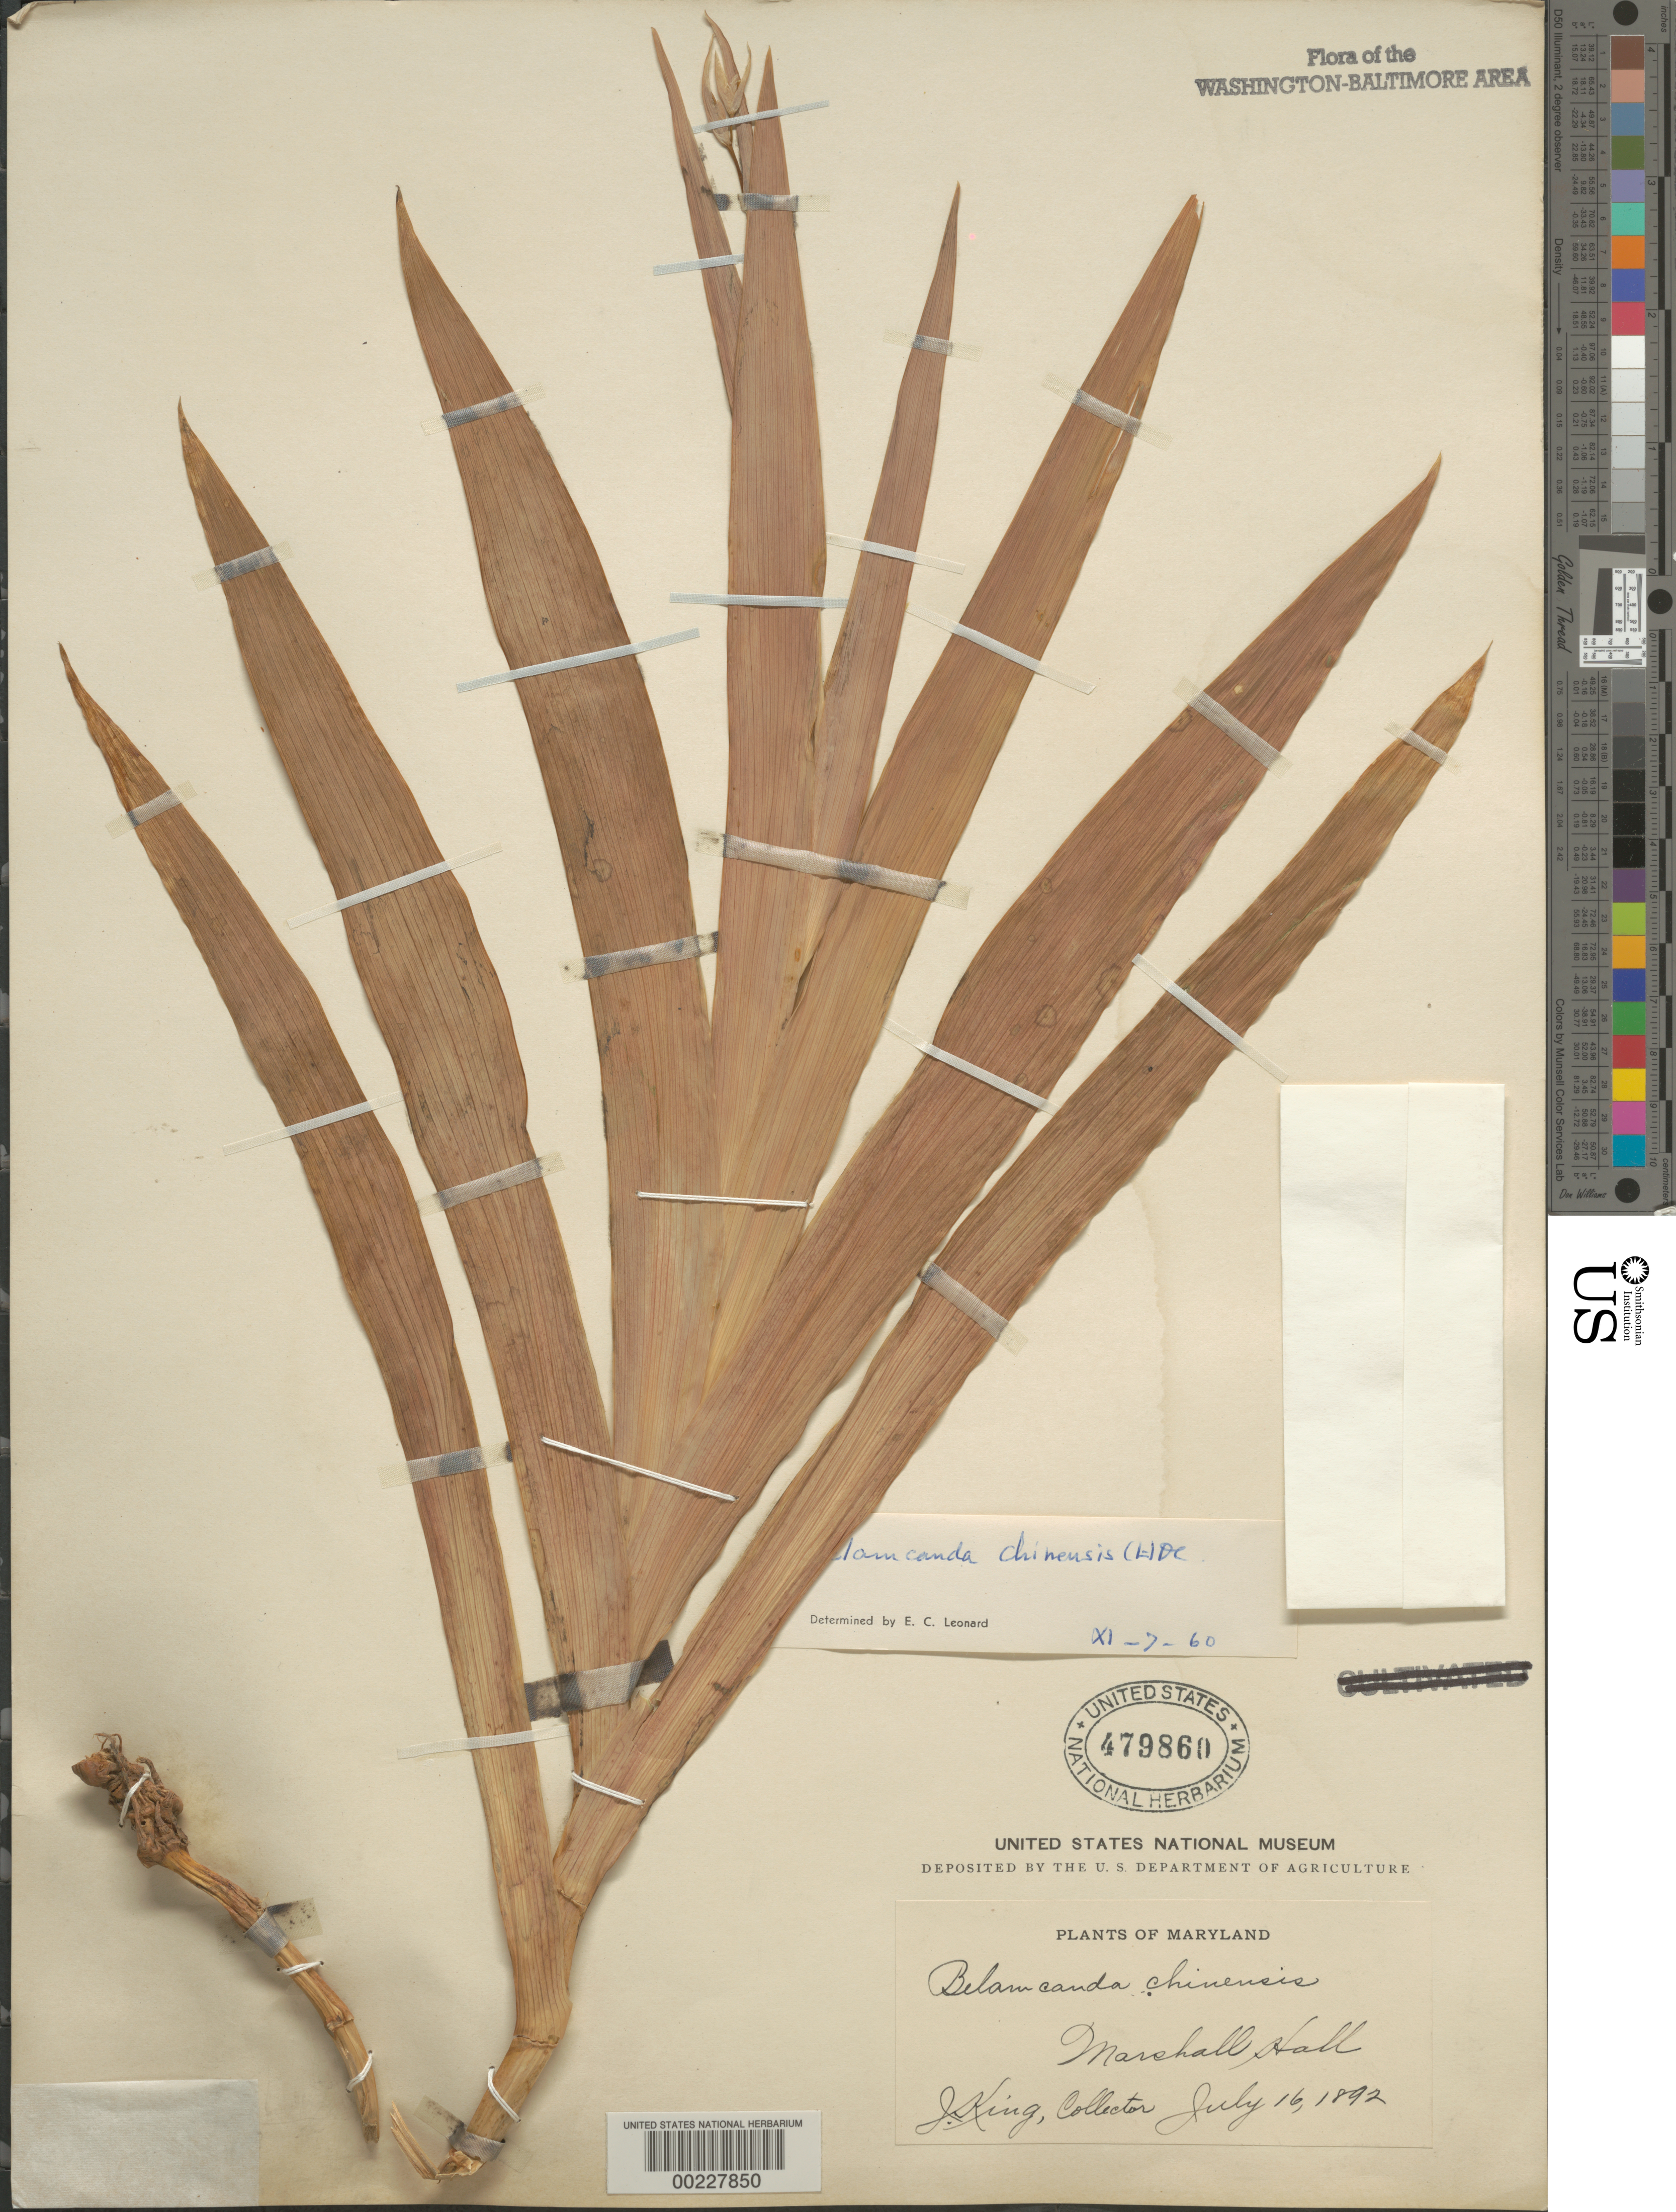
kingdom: Plantae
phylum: Tracheophyta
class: Liliopsida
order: Asparagales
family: Iridaceae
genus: Iris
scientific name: Iris domestica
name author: (L.) Goldblatt & Mabb.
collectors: J. King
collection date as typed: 16 Jul 1892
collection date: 1892-07-16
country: United States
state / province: Maryland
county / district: Charles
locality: Marshall Hall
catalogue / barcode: US 479860